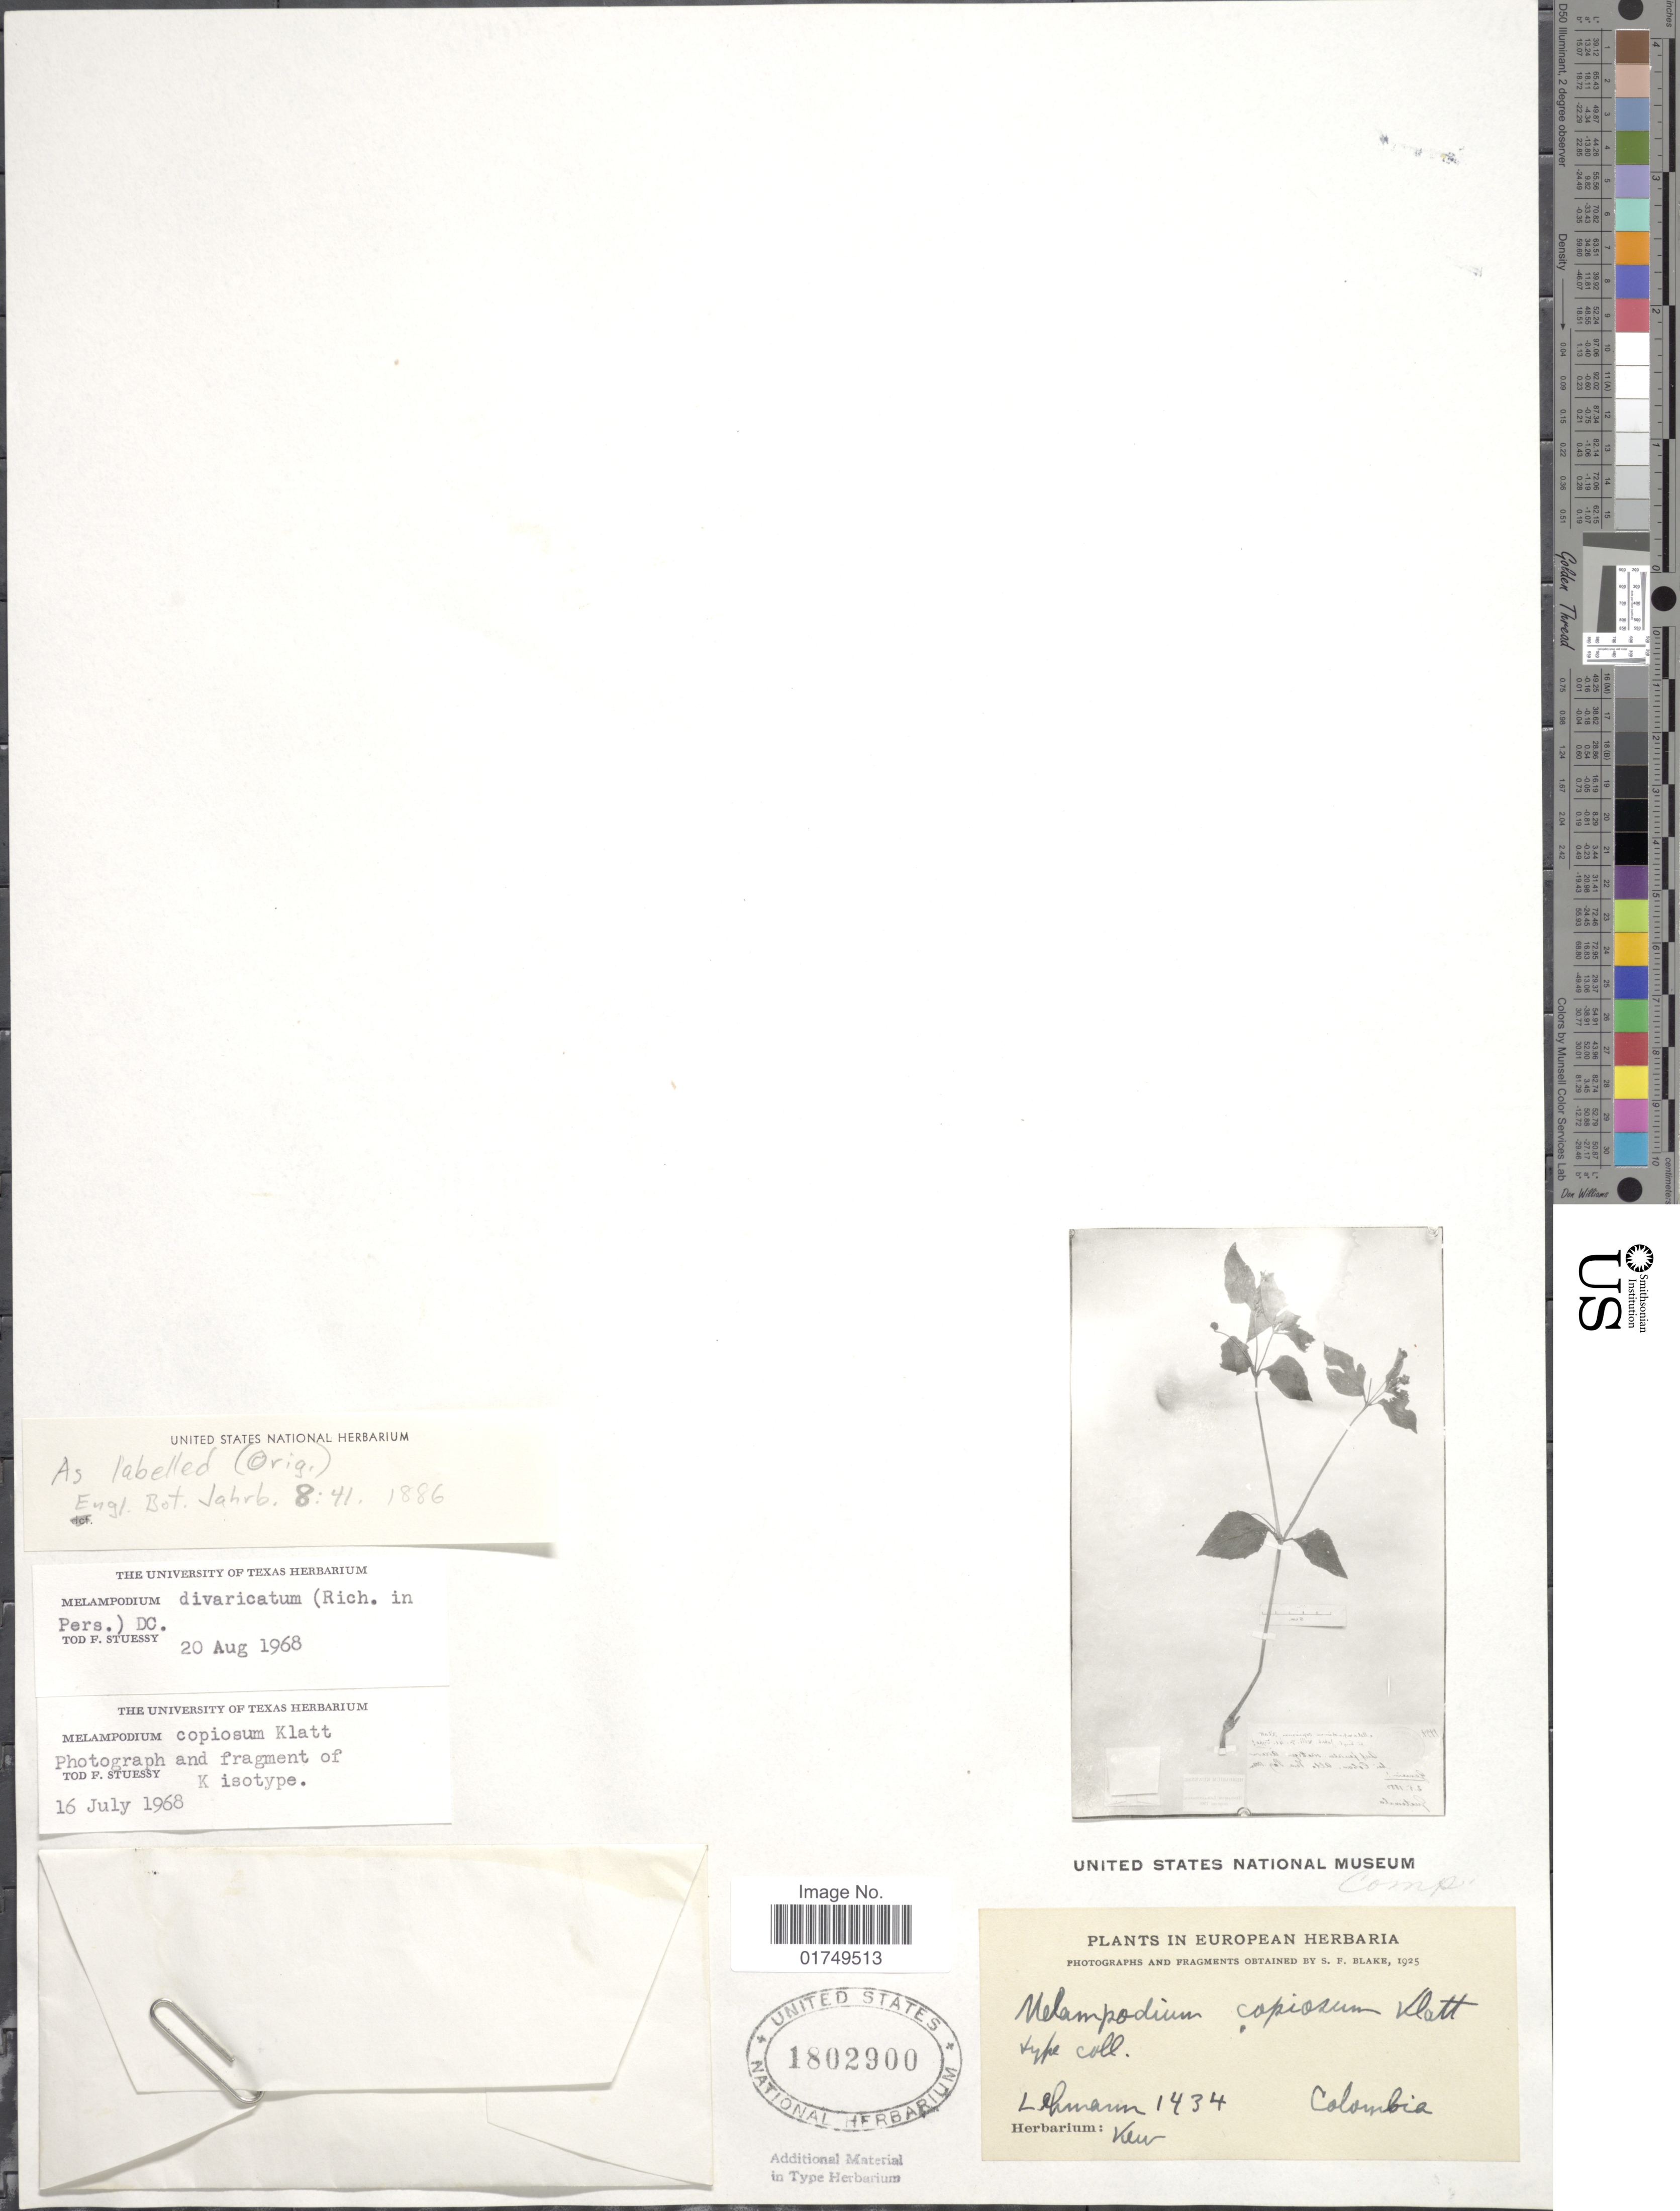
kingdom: Plantae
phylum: Tracheophyta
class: Magnoliopsida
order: Asterales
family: Asteraceae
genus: Melampodium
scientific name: Melampodium divaricatum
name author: (Rich.) DC.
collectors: -. Lehmann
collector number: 1434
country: Colombia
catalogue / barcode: US 1802900